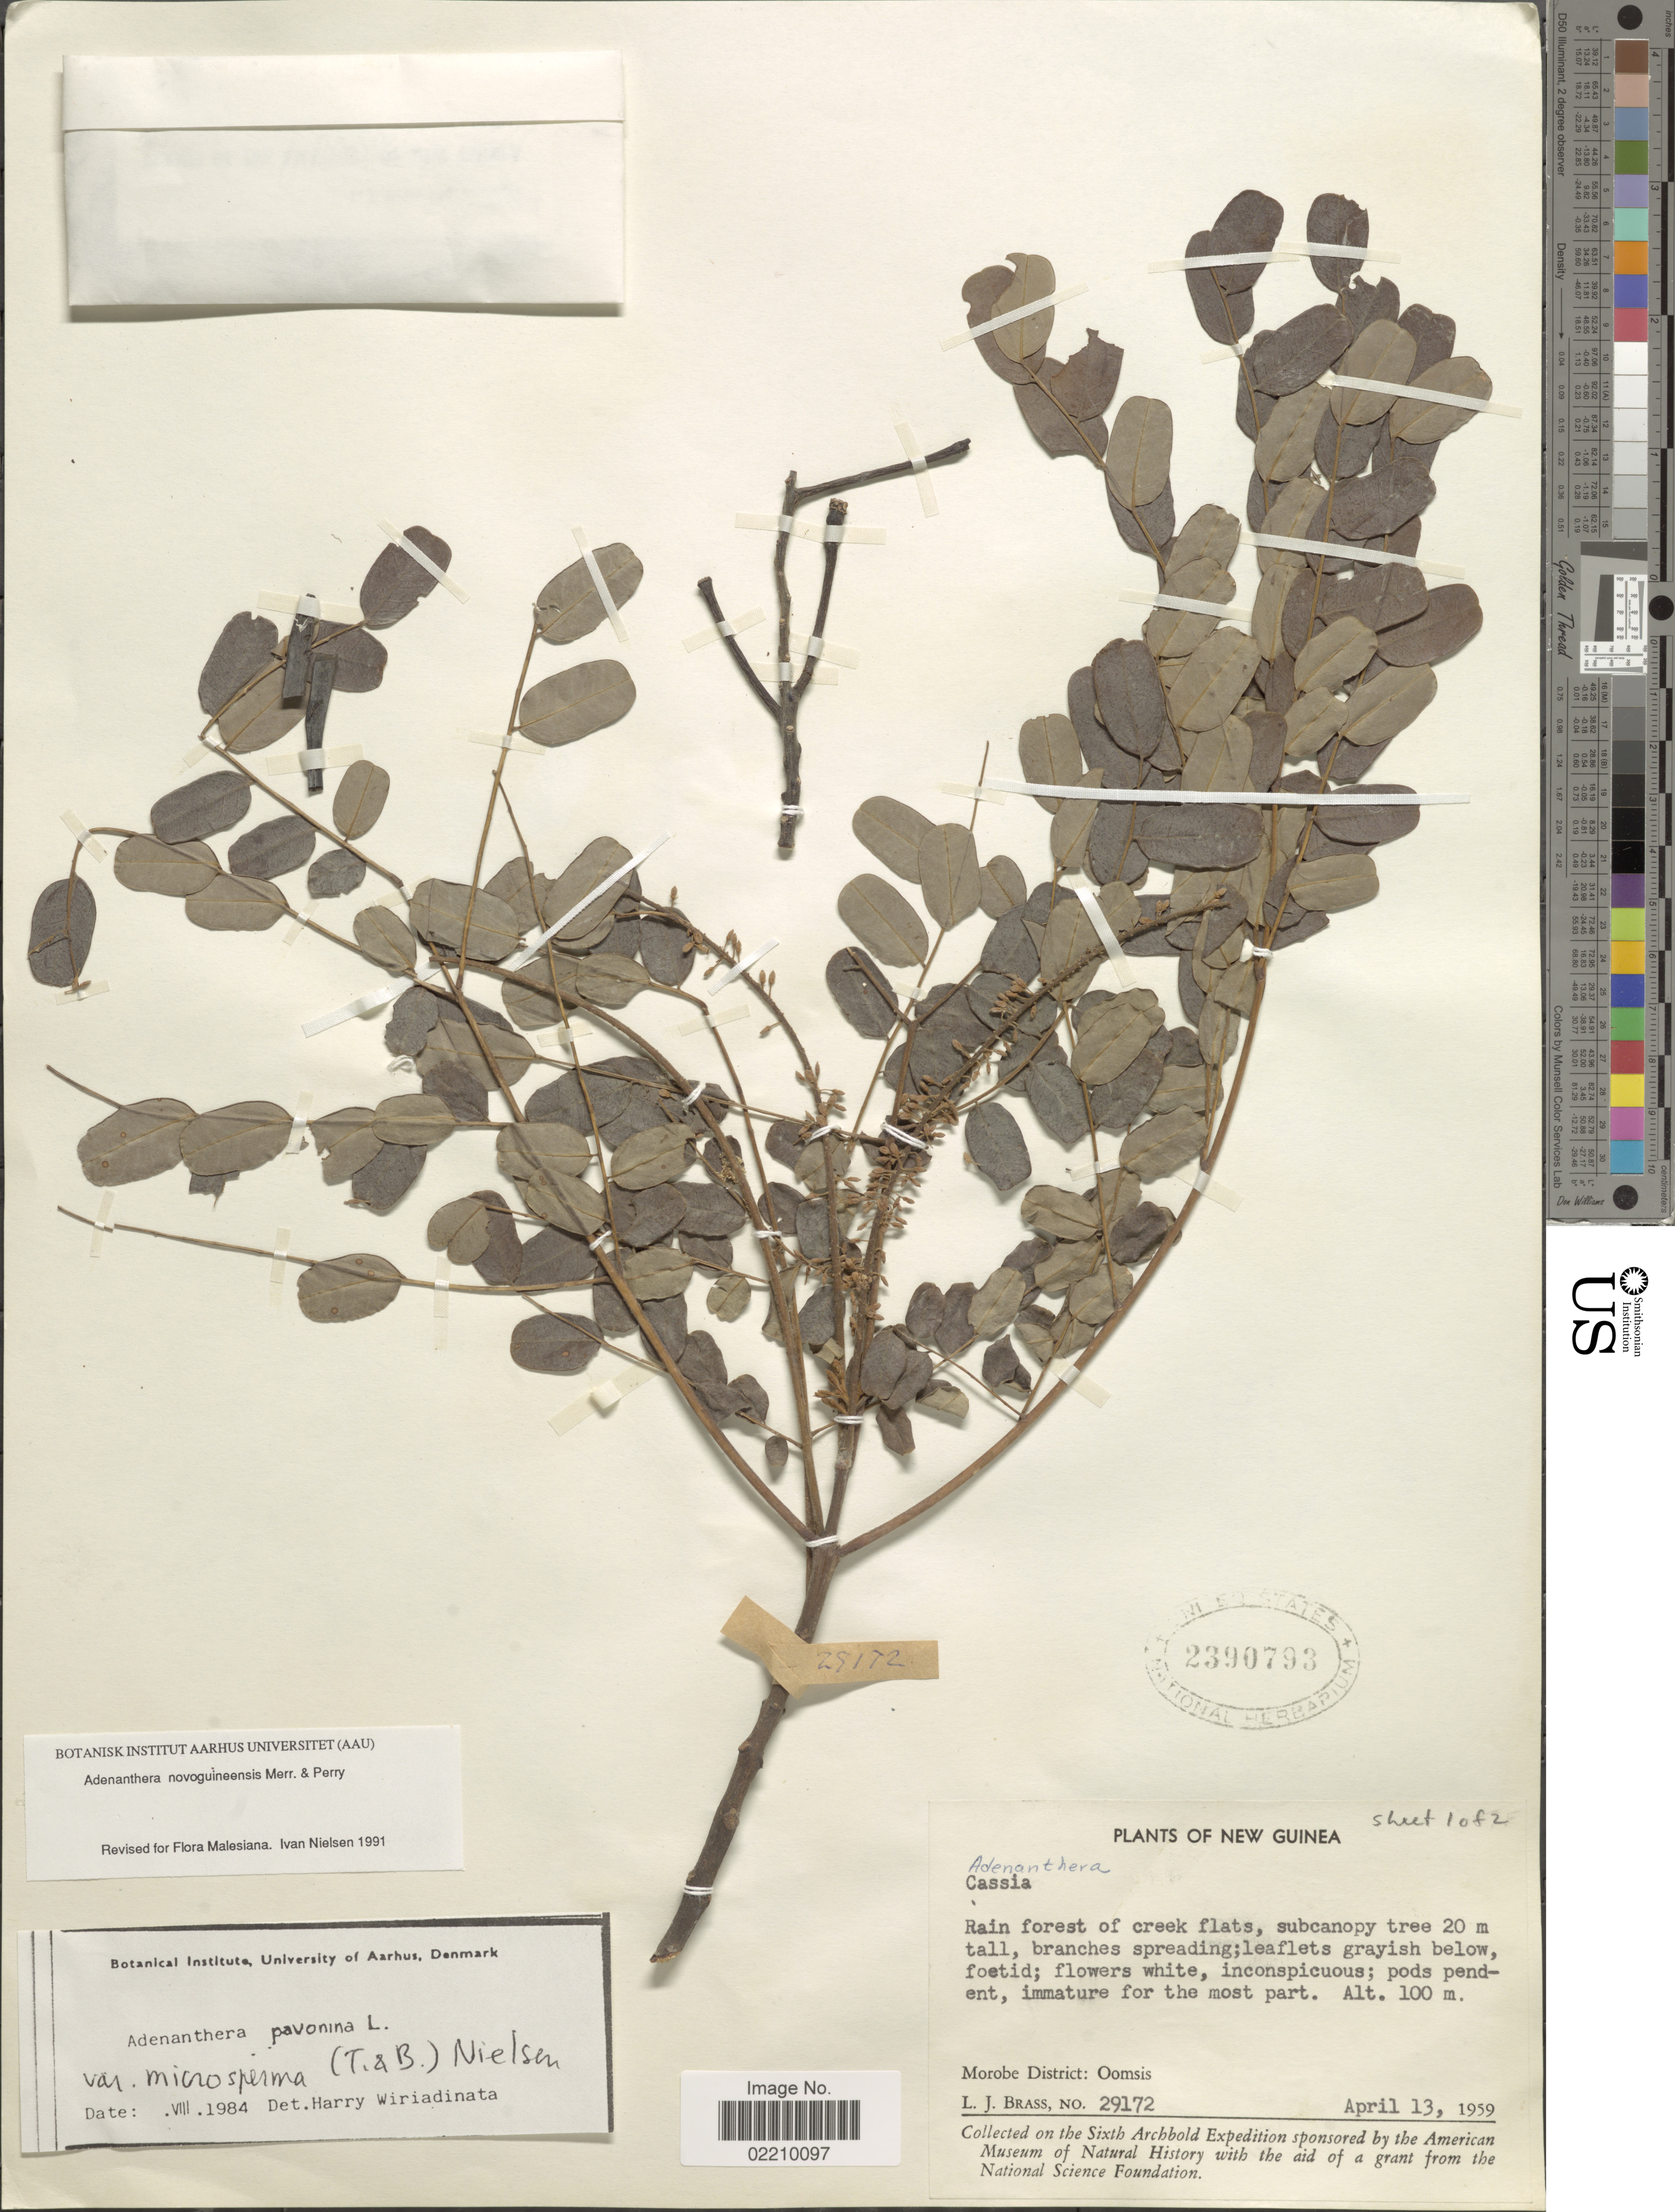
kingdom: Plantae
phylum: Tracheophyta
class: Magnoliopsida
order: Fabales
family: Fabaceae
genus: Adenanthera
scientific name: Adenanthera novo-guineensis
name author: Baker f.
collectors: L. J. Brass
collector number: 29172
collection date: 1959-04-13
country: Papua New Guinea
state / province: Morobe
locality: Rain forest of Creek flats, Morobe District: Oomsis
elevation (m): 100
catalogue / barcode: US 2390793